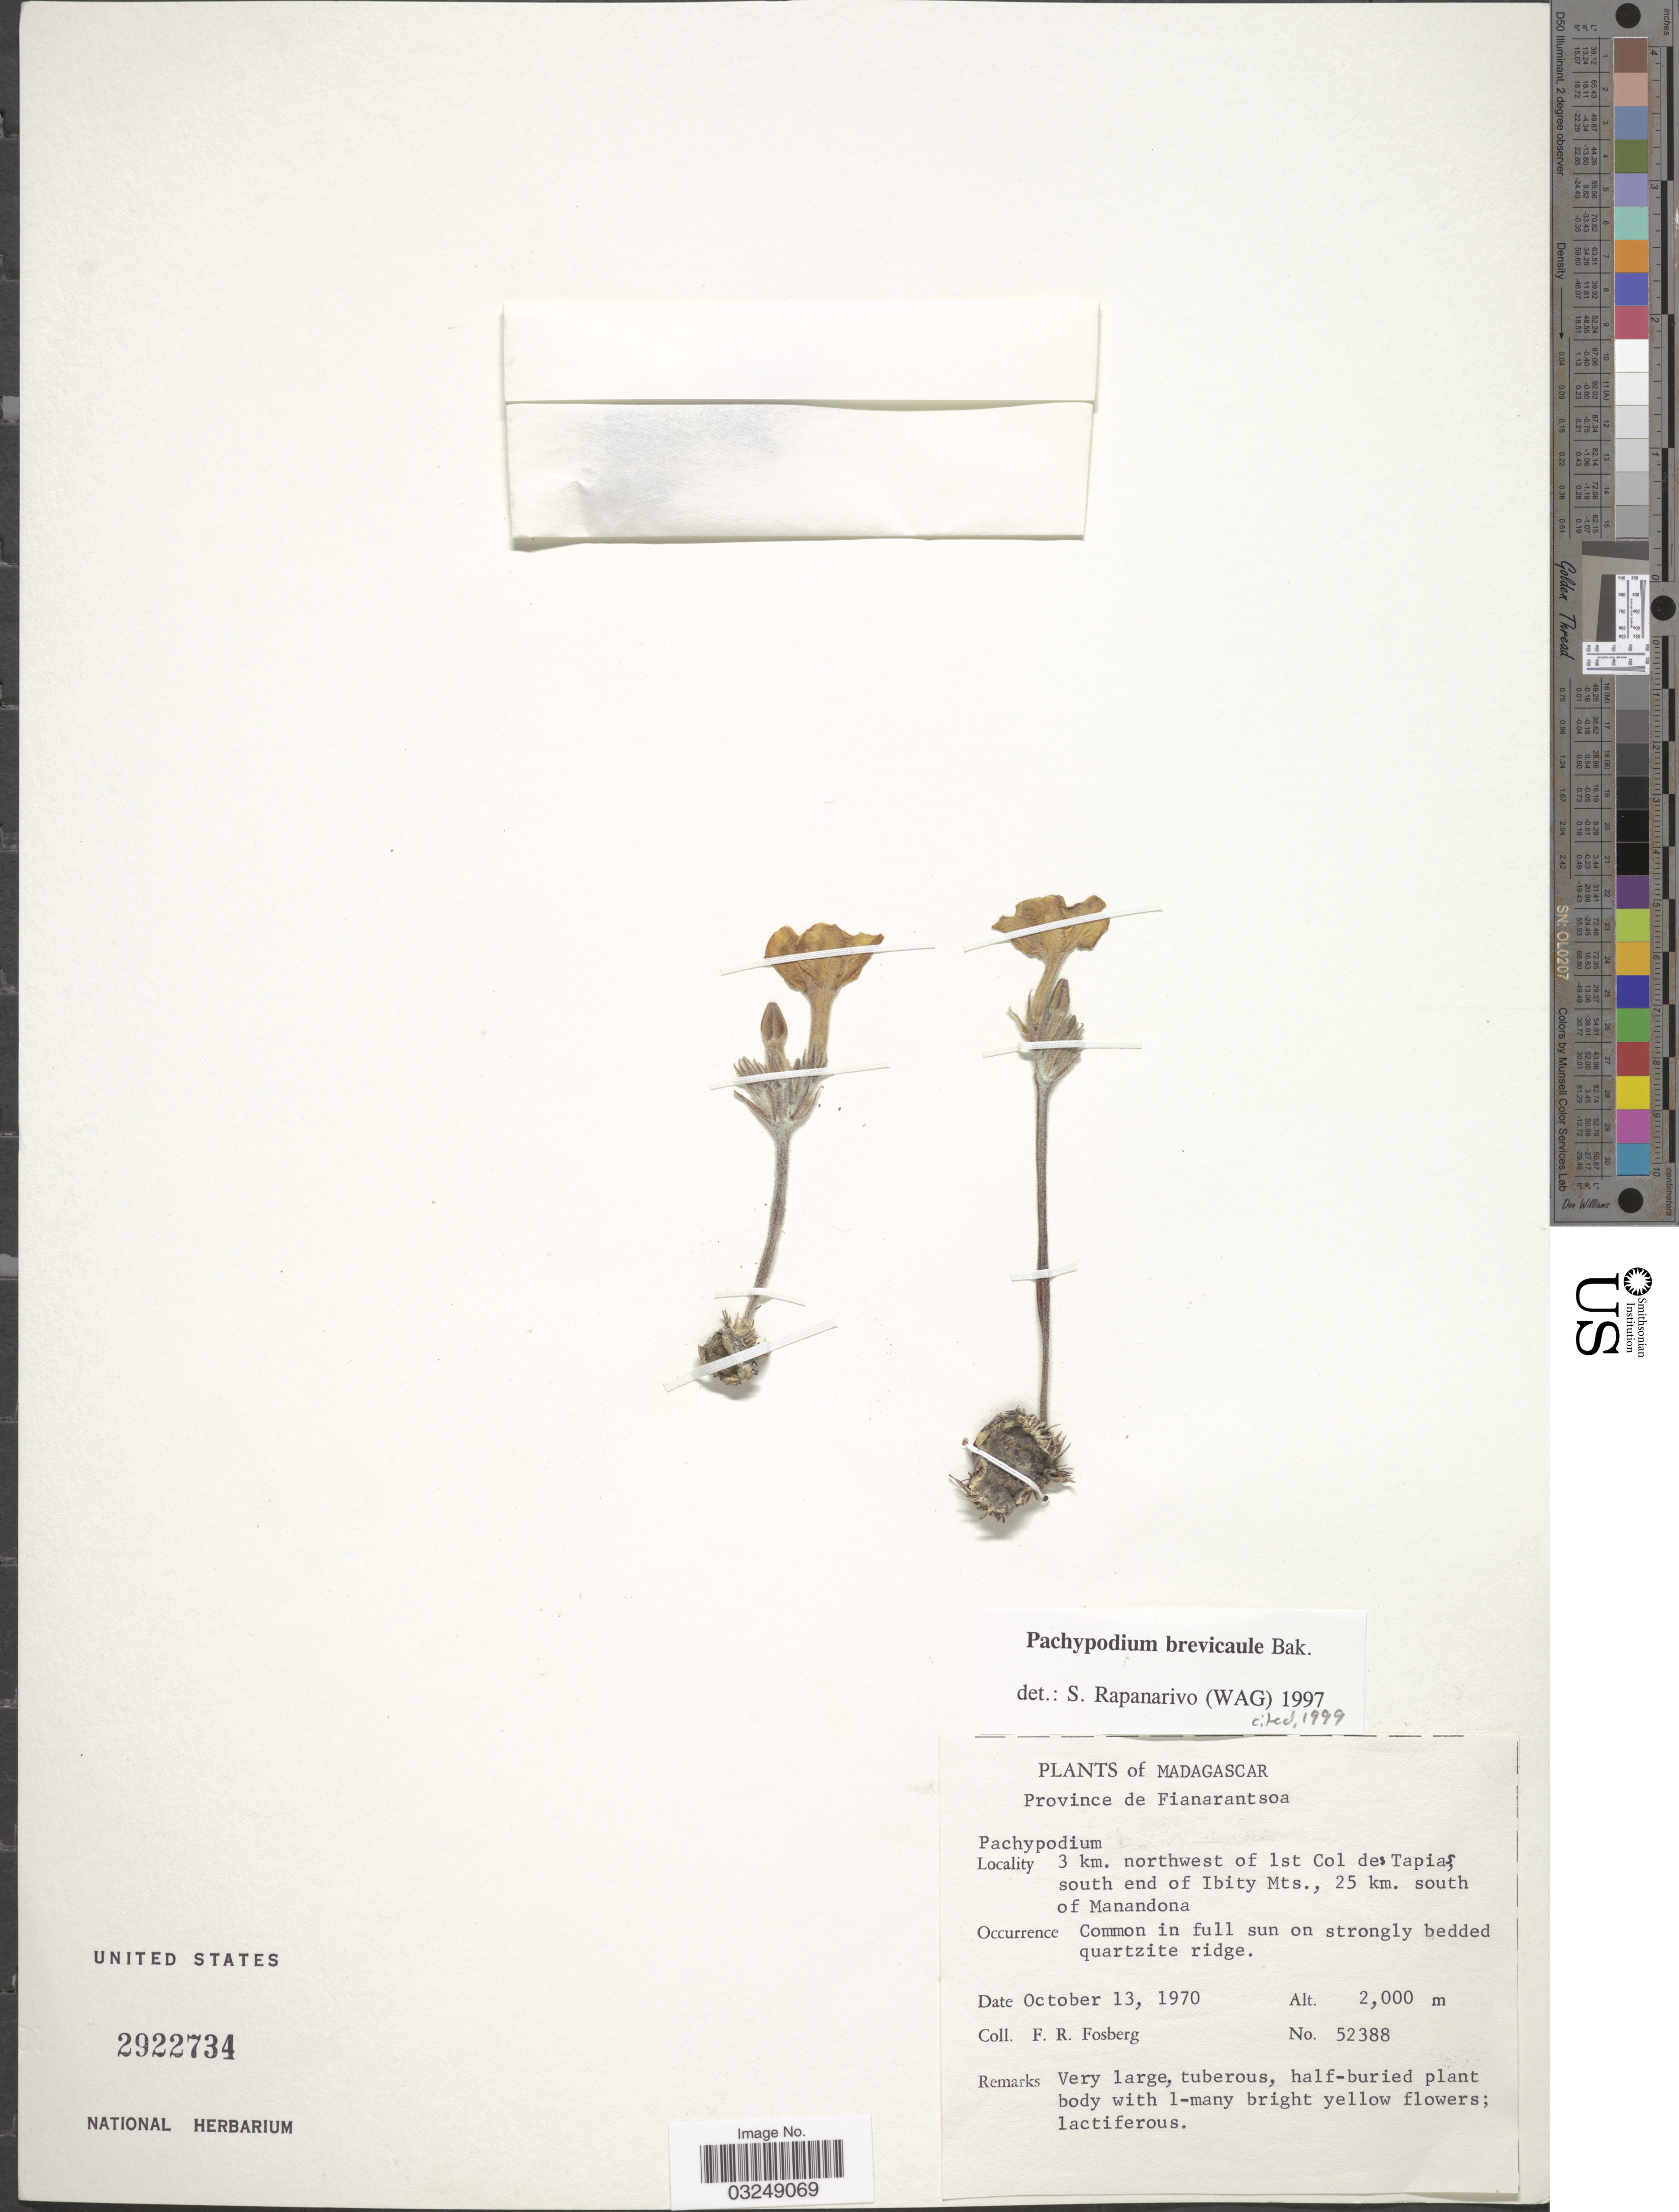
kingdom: Plantae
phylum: Tracheophyta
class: Magnoliopsida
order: Gentianales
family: Apocynaceae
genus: Pachypodium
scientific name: Pachypodium brevicaule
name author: Baker in Mart.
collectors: F. R. Fosberg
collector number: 52388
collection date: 1970-10-13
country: Madagascar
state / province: Amoron'i Mania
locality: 3 km. northwest of 1st Col des Tapia, south end of Ibity Mts., 25 km. south of Manandona.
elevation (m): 2000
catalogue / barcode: US 2922734